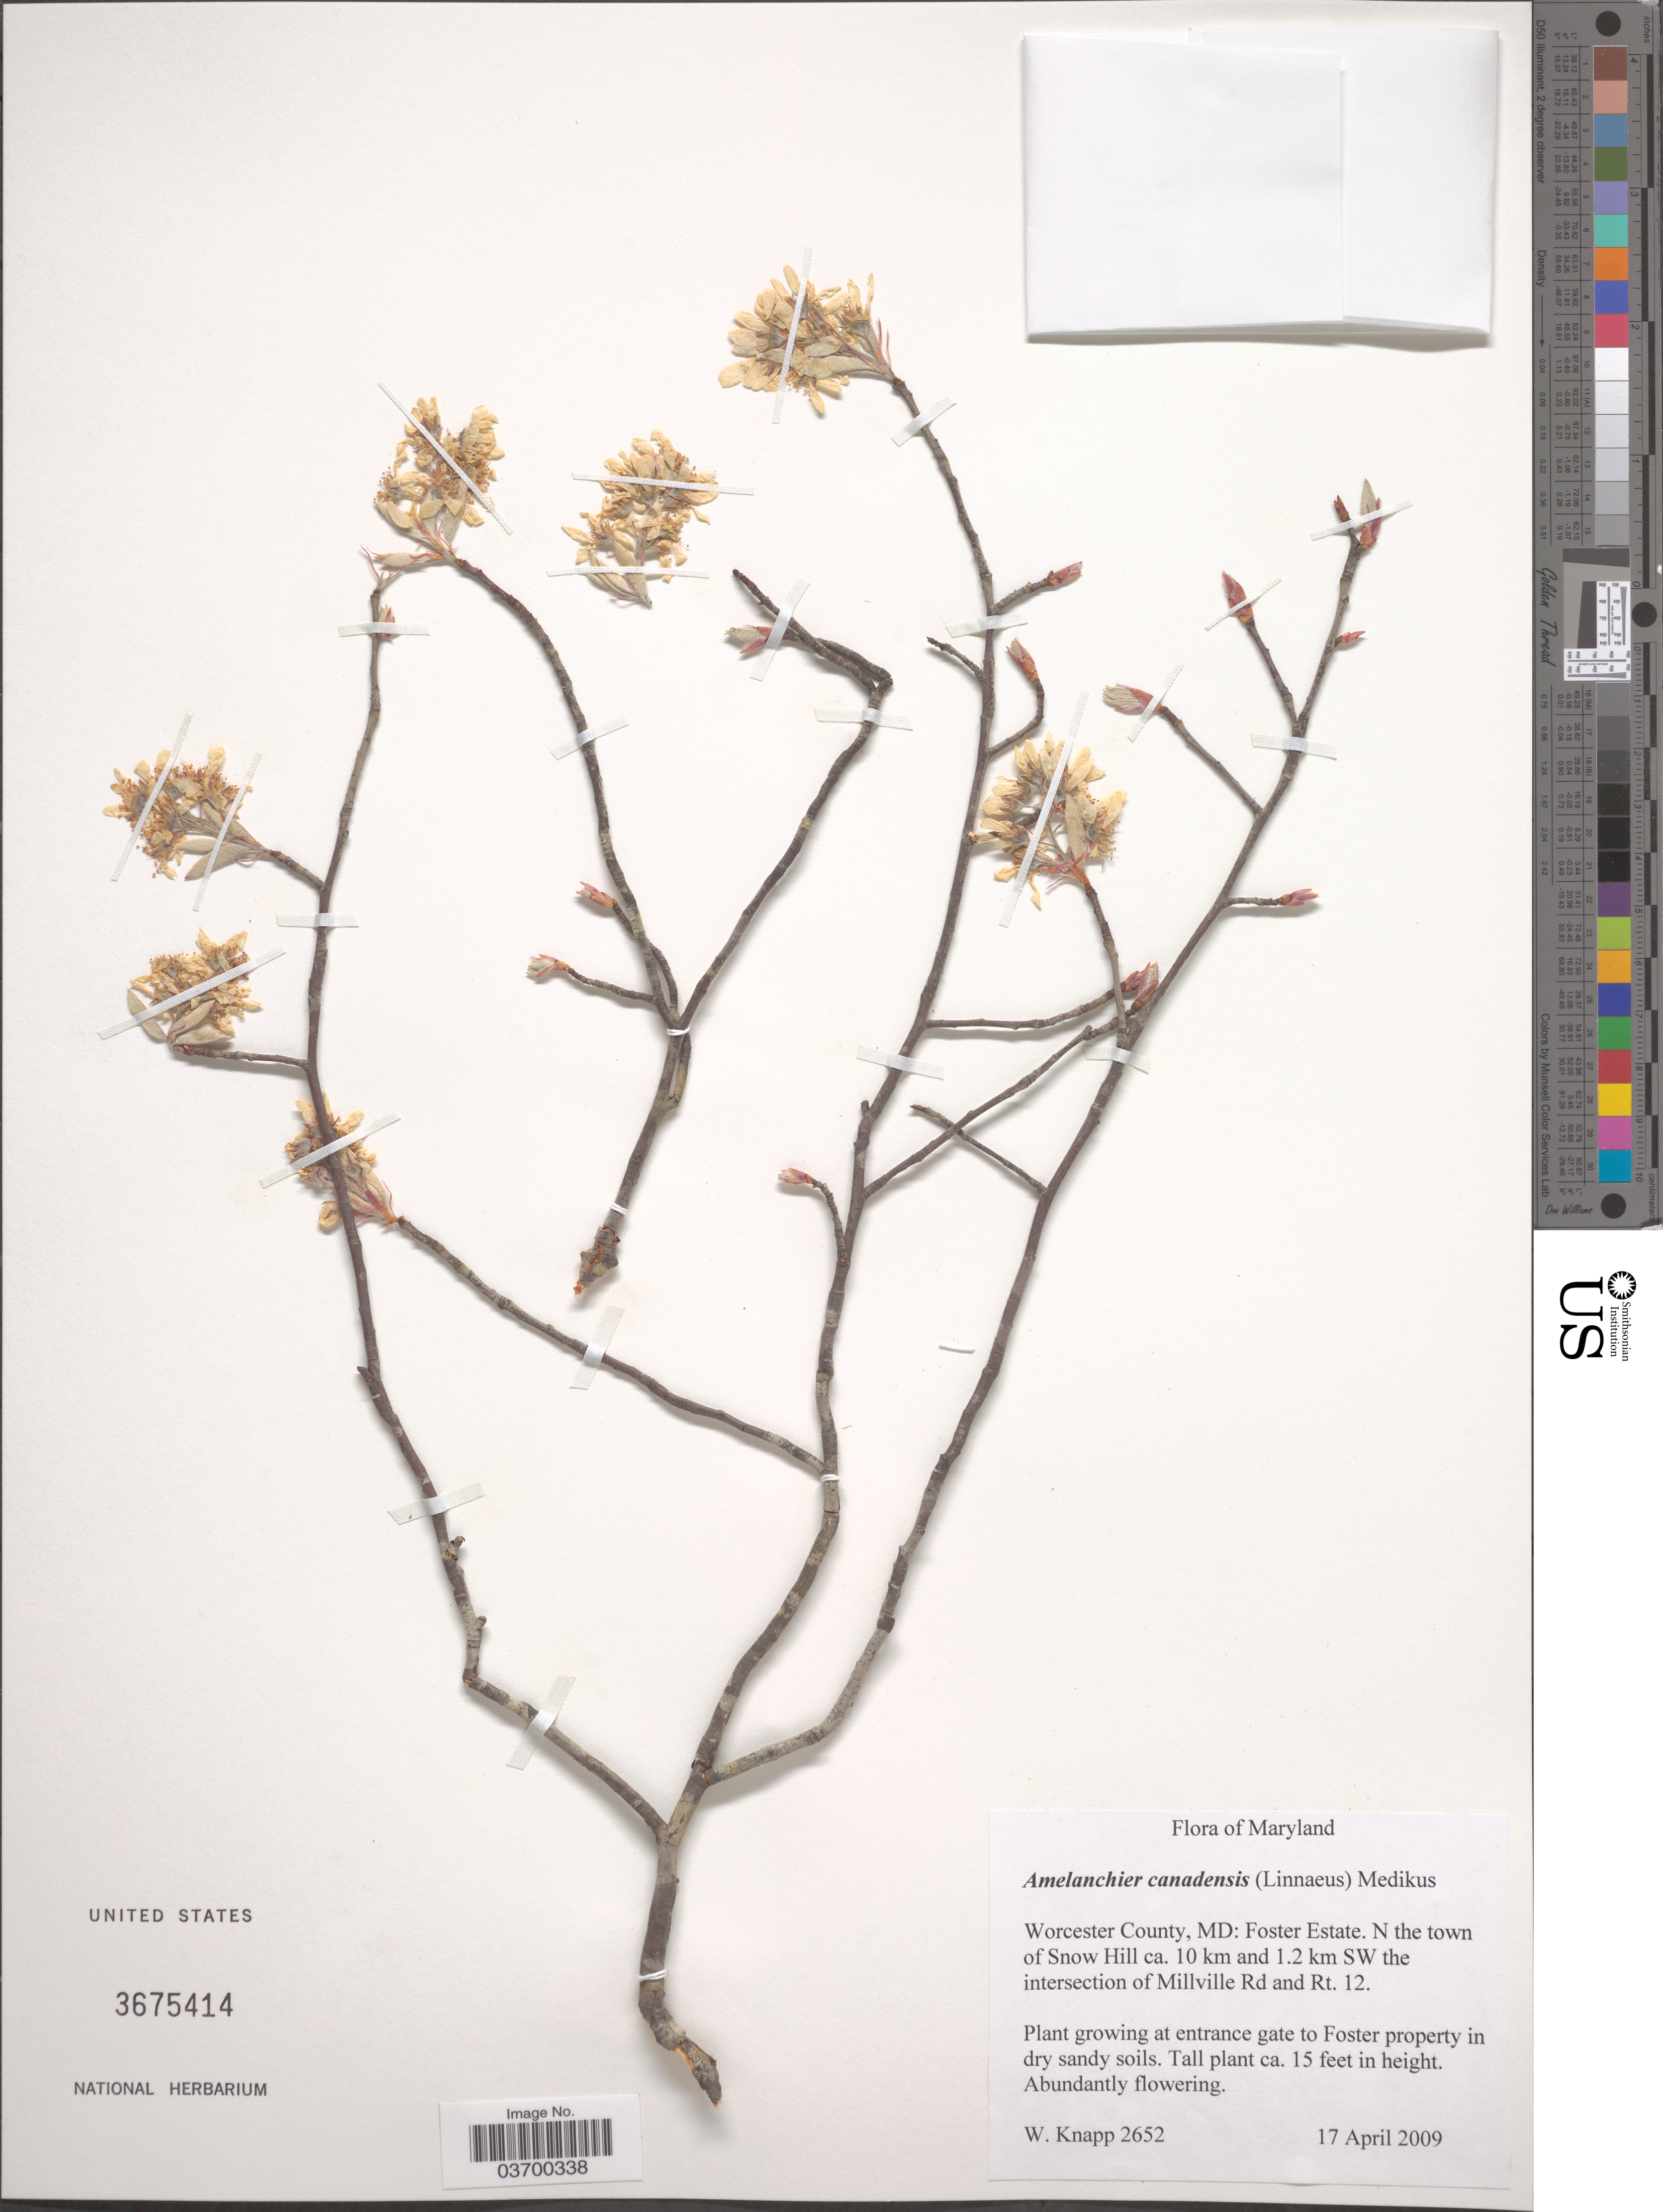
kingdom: Plantae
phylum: Tracheophyta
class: Magnoliopsida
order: Rosales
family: Rosaceae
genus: Amelanchier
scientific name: Amelanchier canadensis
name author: (L.) Medic.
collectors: W. Knapp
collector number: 2652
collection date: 2009-04-17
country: United States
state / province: Maryland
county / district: Worcester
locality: Worcester County, MD: Foster Estate. N the town of Snow Hill ca. 10 km and 1.2 km SW the intersection of Millville Rd and Rt. 12.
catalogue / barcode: US 3675414